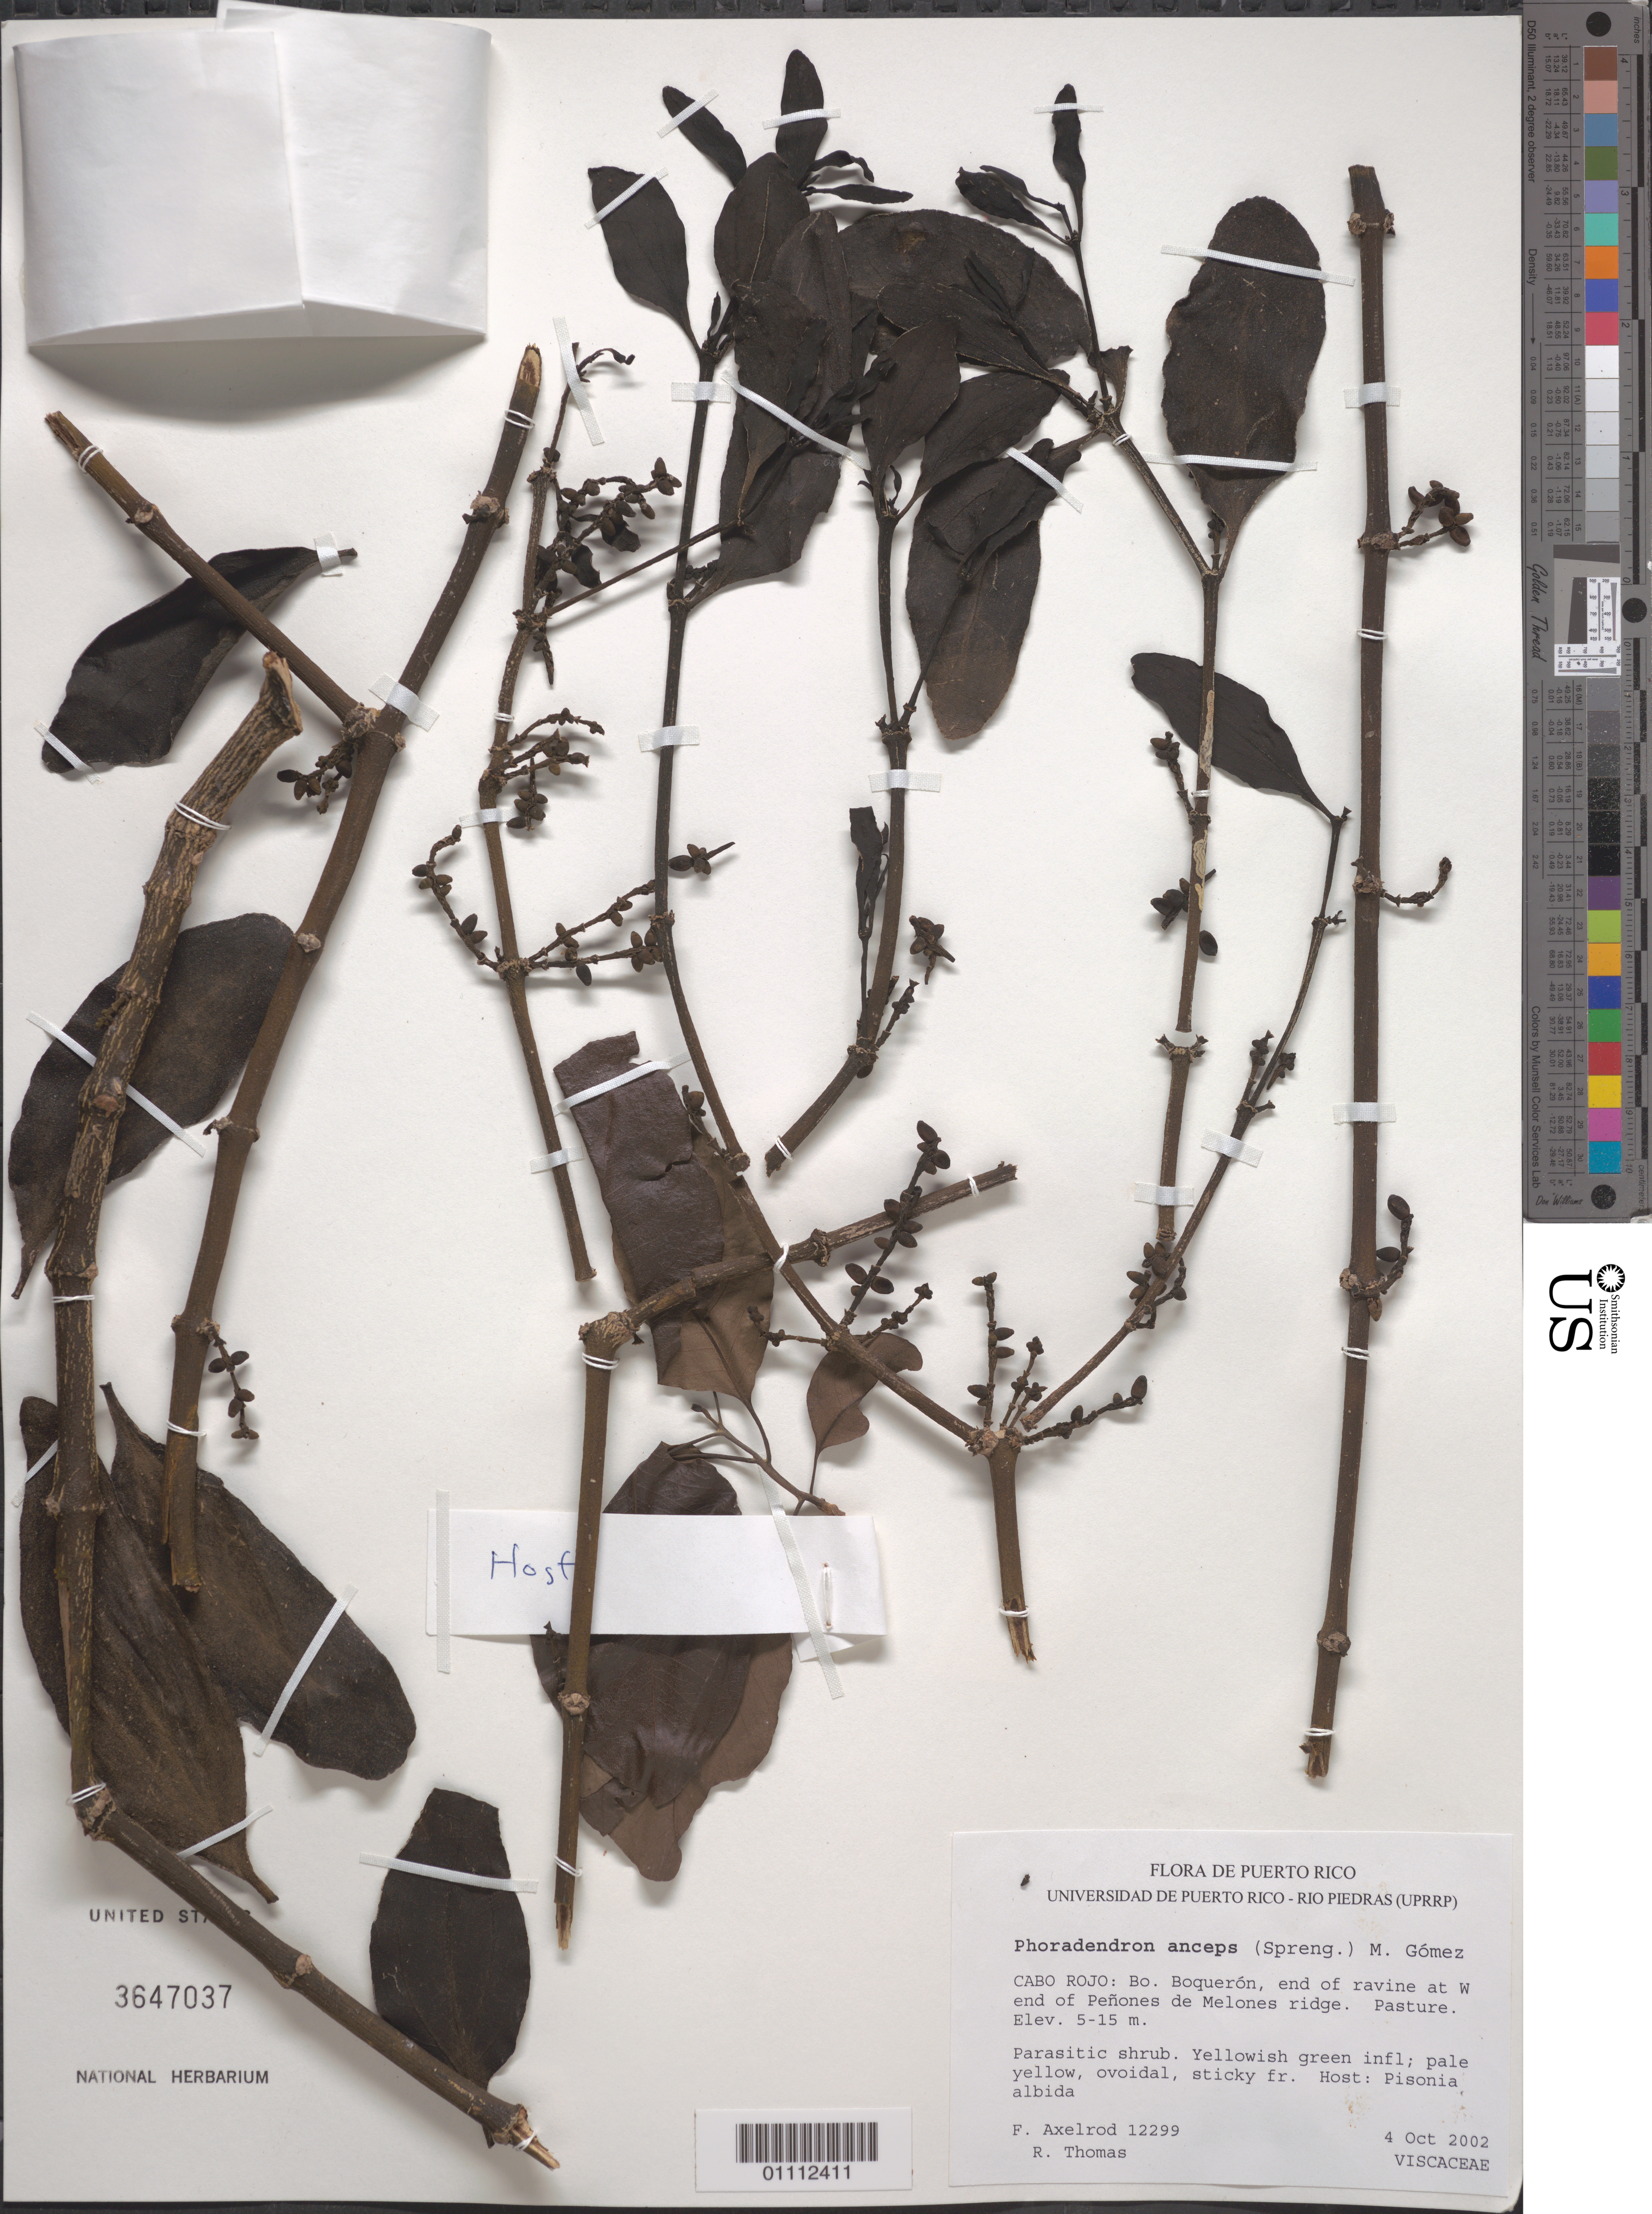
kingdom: Plantae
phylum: Tracheophyta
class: Magnoliopsida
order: Santalales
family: Viscaceae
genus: Phoradendron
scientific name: Phoradendron anceps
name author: (Spreng.) M. Gómez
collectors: F. S. Axelrod & R. Thomas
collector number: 12299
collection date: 2002-10-04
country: Puerto Rico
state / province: Cabo Rojo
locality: Bo. Boquerón, end of ravine at W end of Peñones de Melones ridge.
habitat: Pasture.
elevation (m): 5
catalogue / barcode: US 3647037